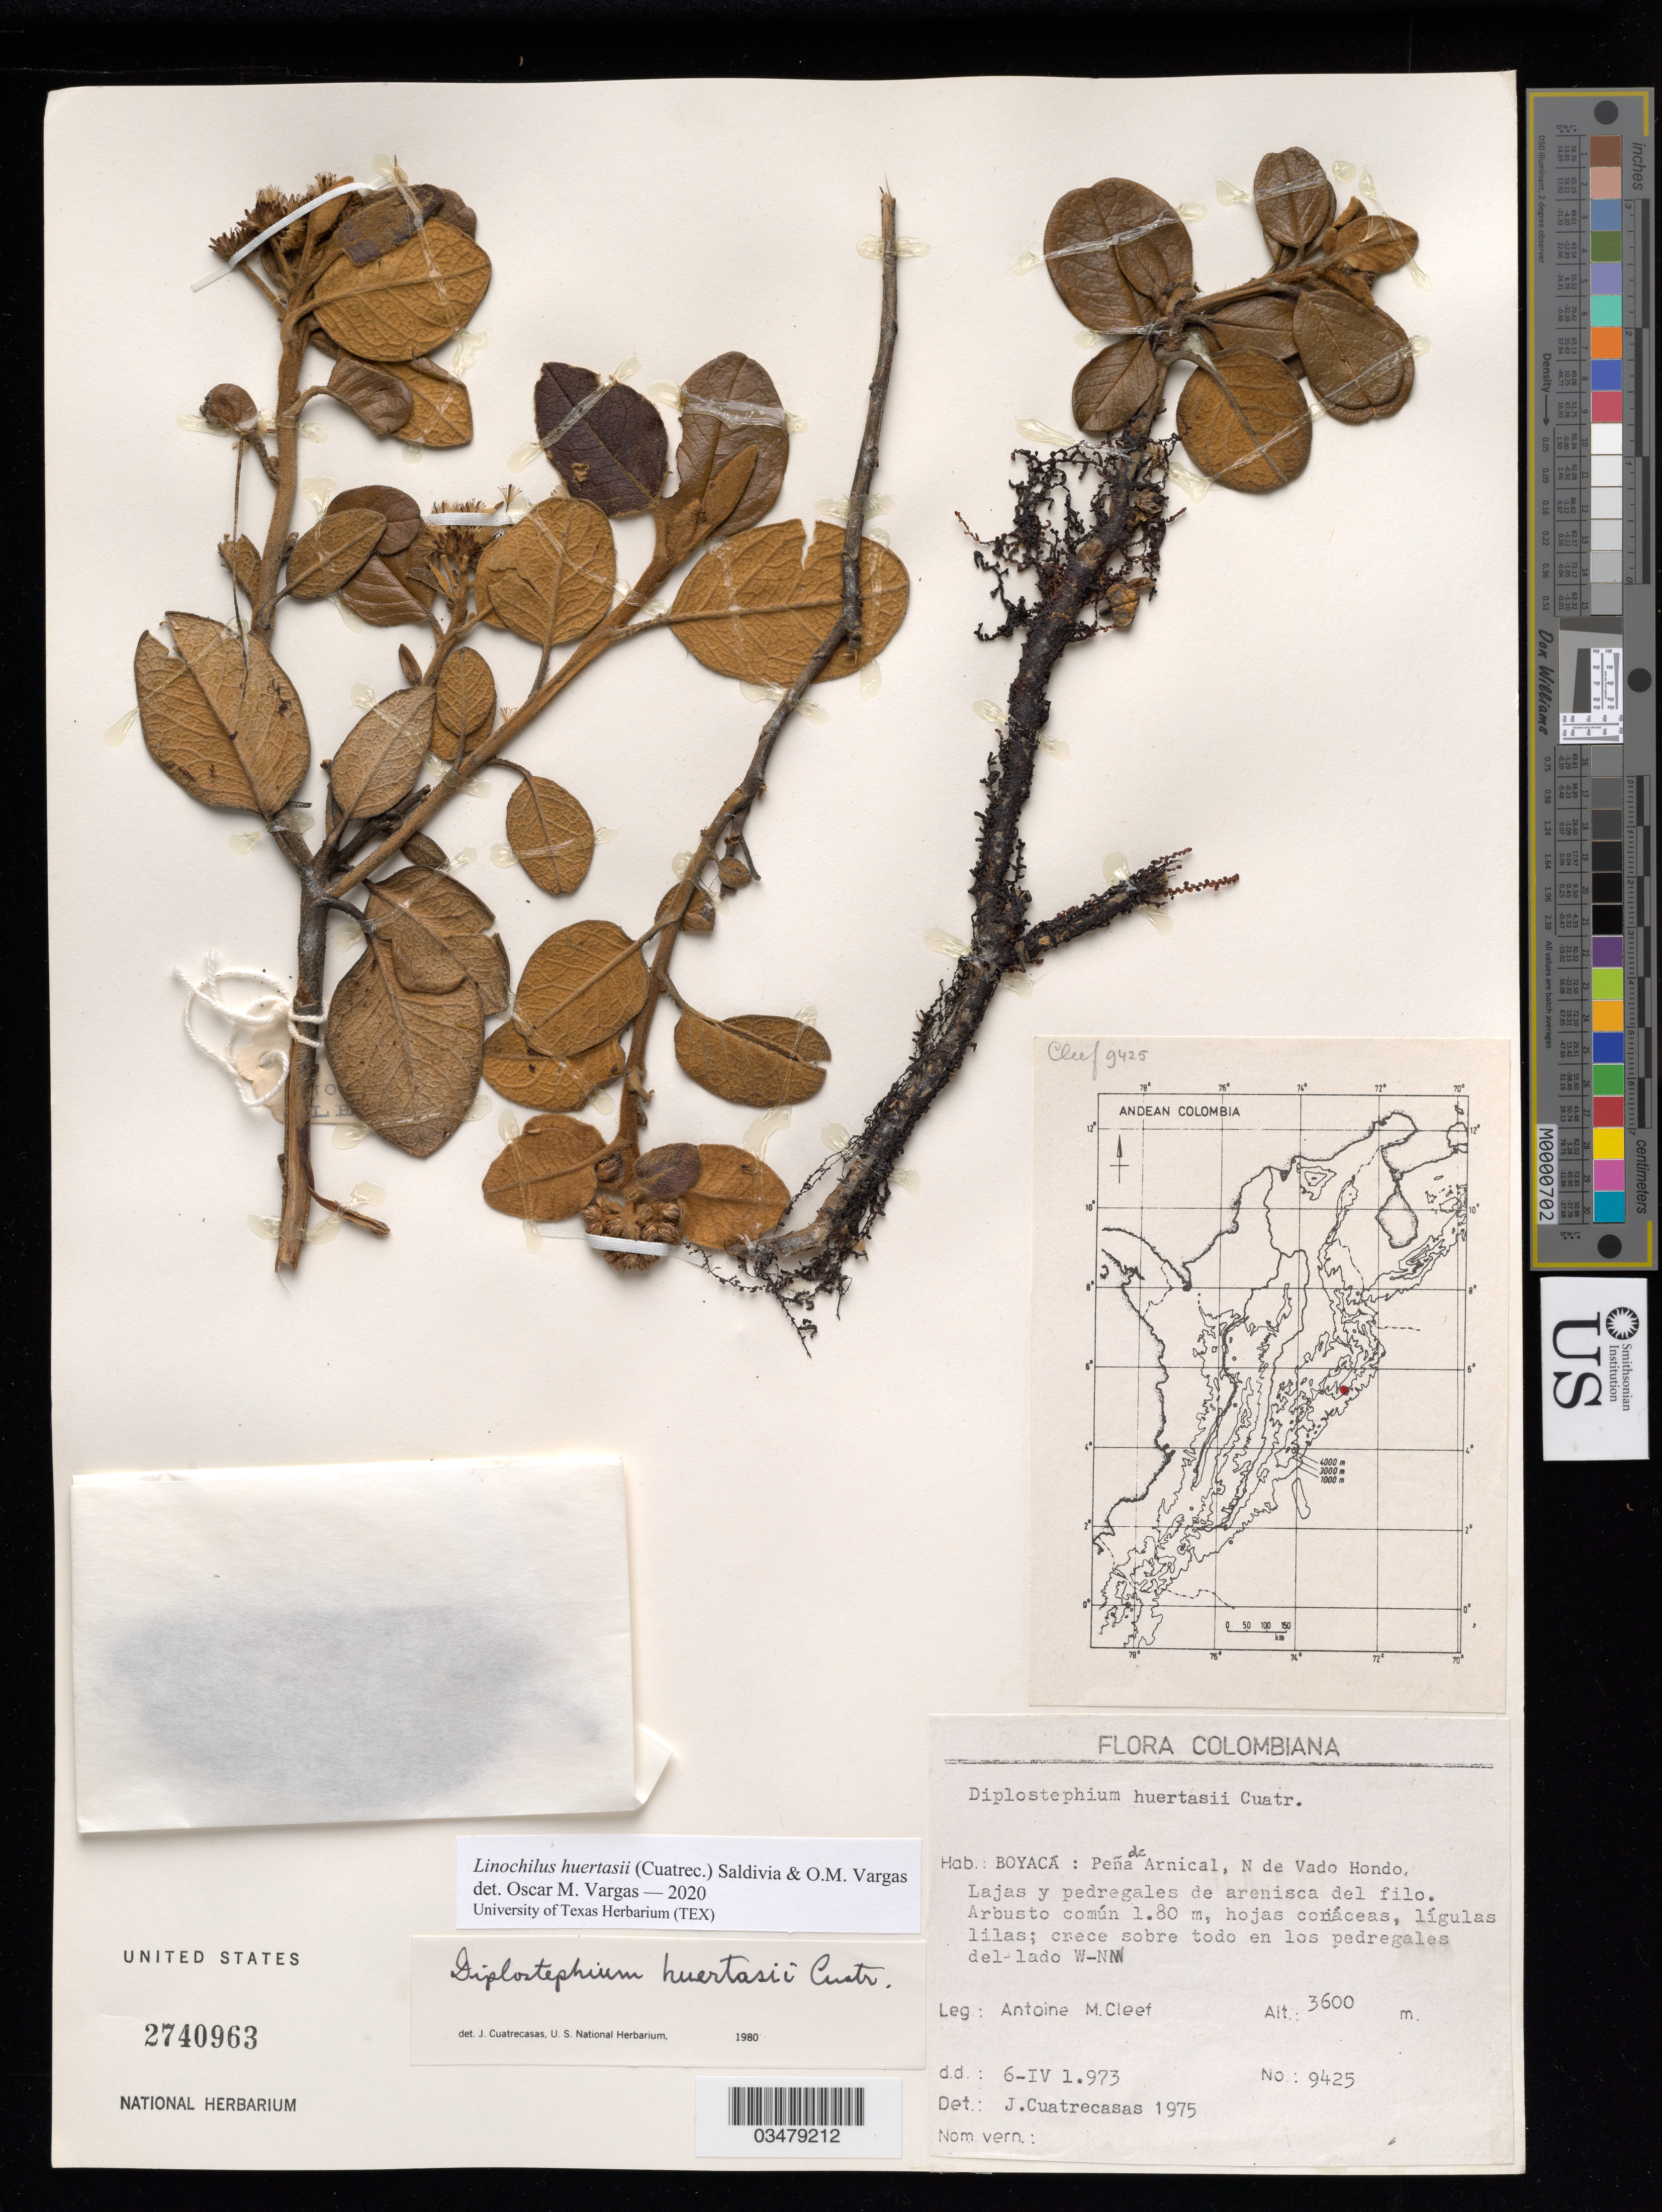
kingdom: Plantae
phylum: Tracheophyta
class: Magnoliopsida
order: Asterales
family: Asteraceae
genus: Linochilus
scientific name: Linochilus huertasii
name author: (Cuatrec.) Saldivia & O.M. Vargas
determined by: Vargas, Oscar M.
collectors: A. M. Cleef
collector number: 9425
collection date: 1973-04-06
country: Colombia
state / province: Boyacá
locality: Peña de Arnical, N de Vado Hondo. lajas y pedregales de arenisca del filo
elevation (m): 3600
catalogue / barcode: US 2740963